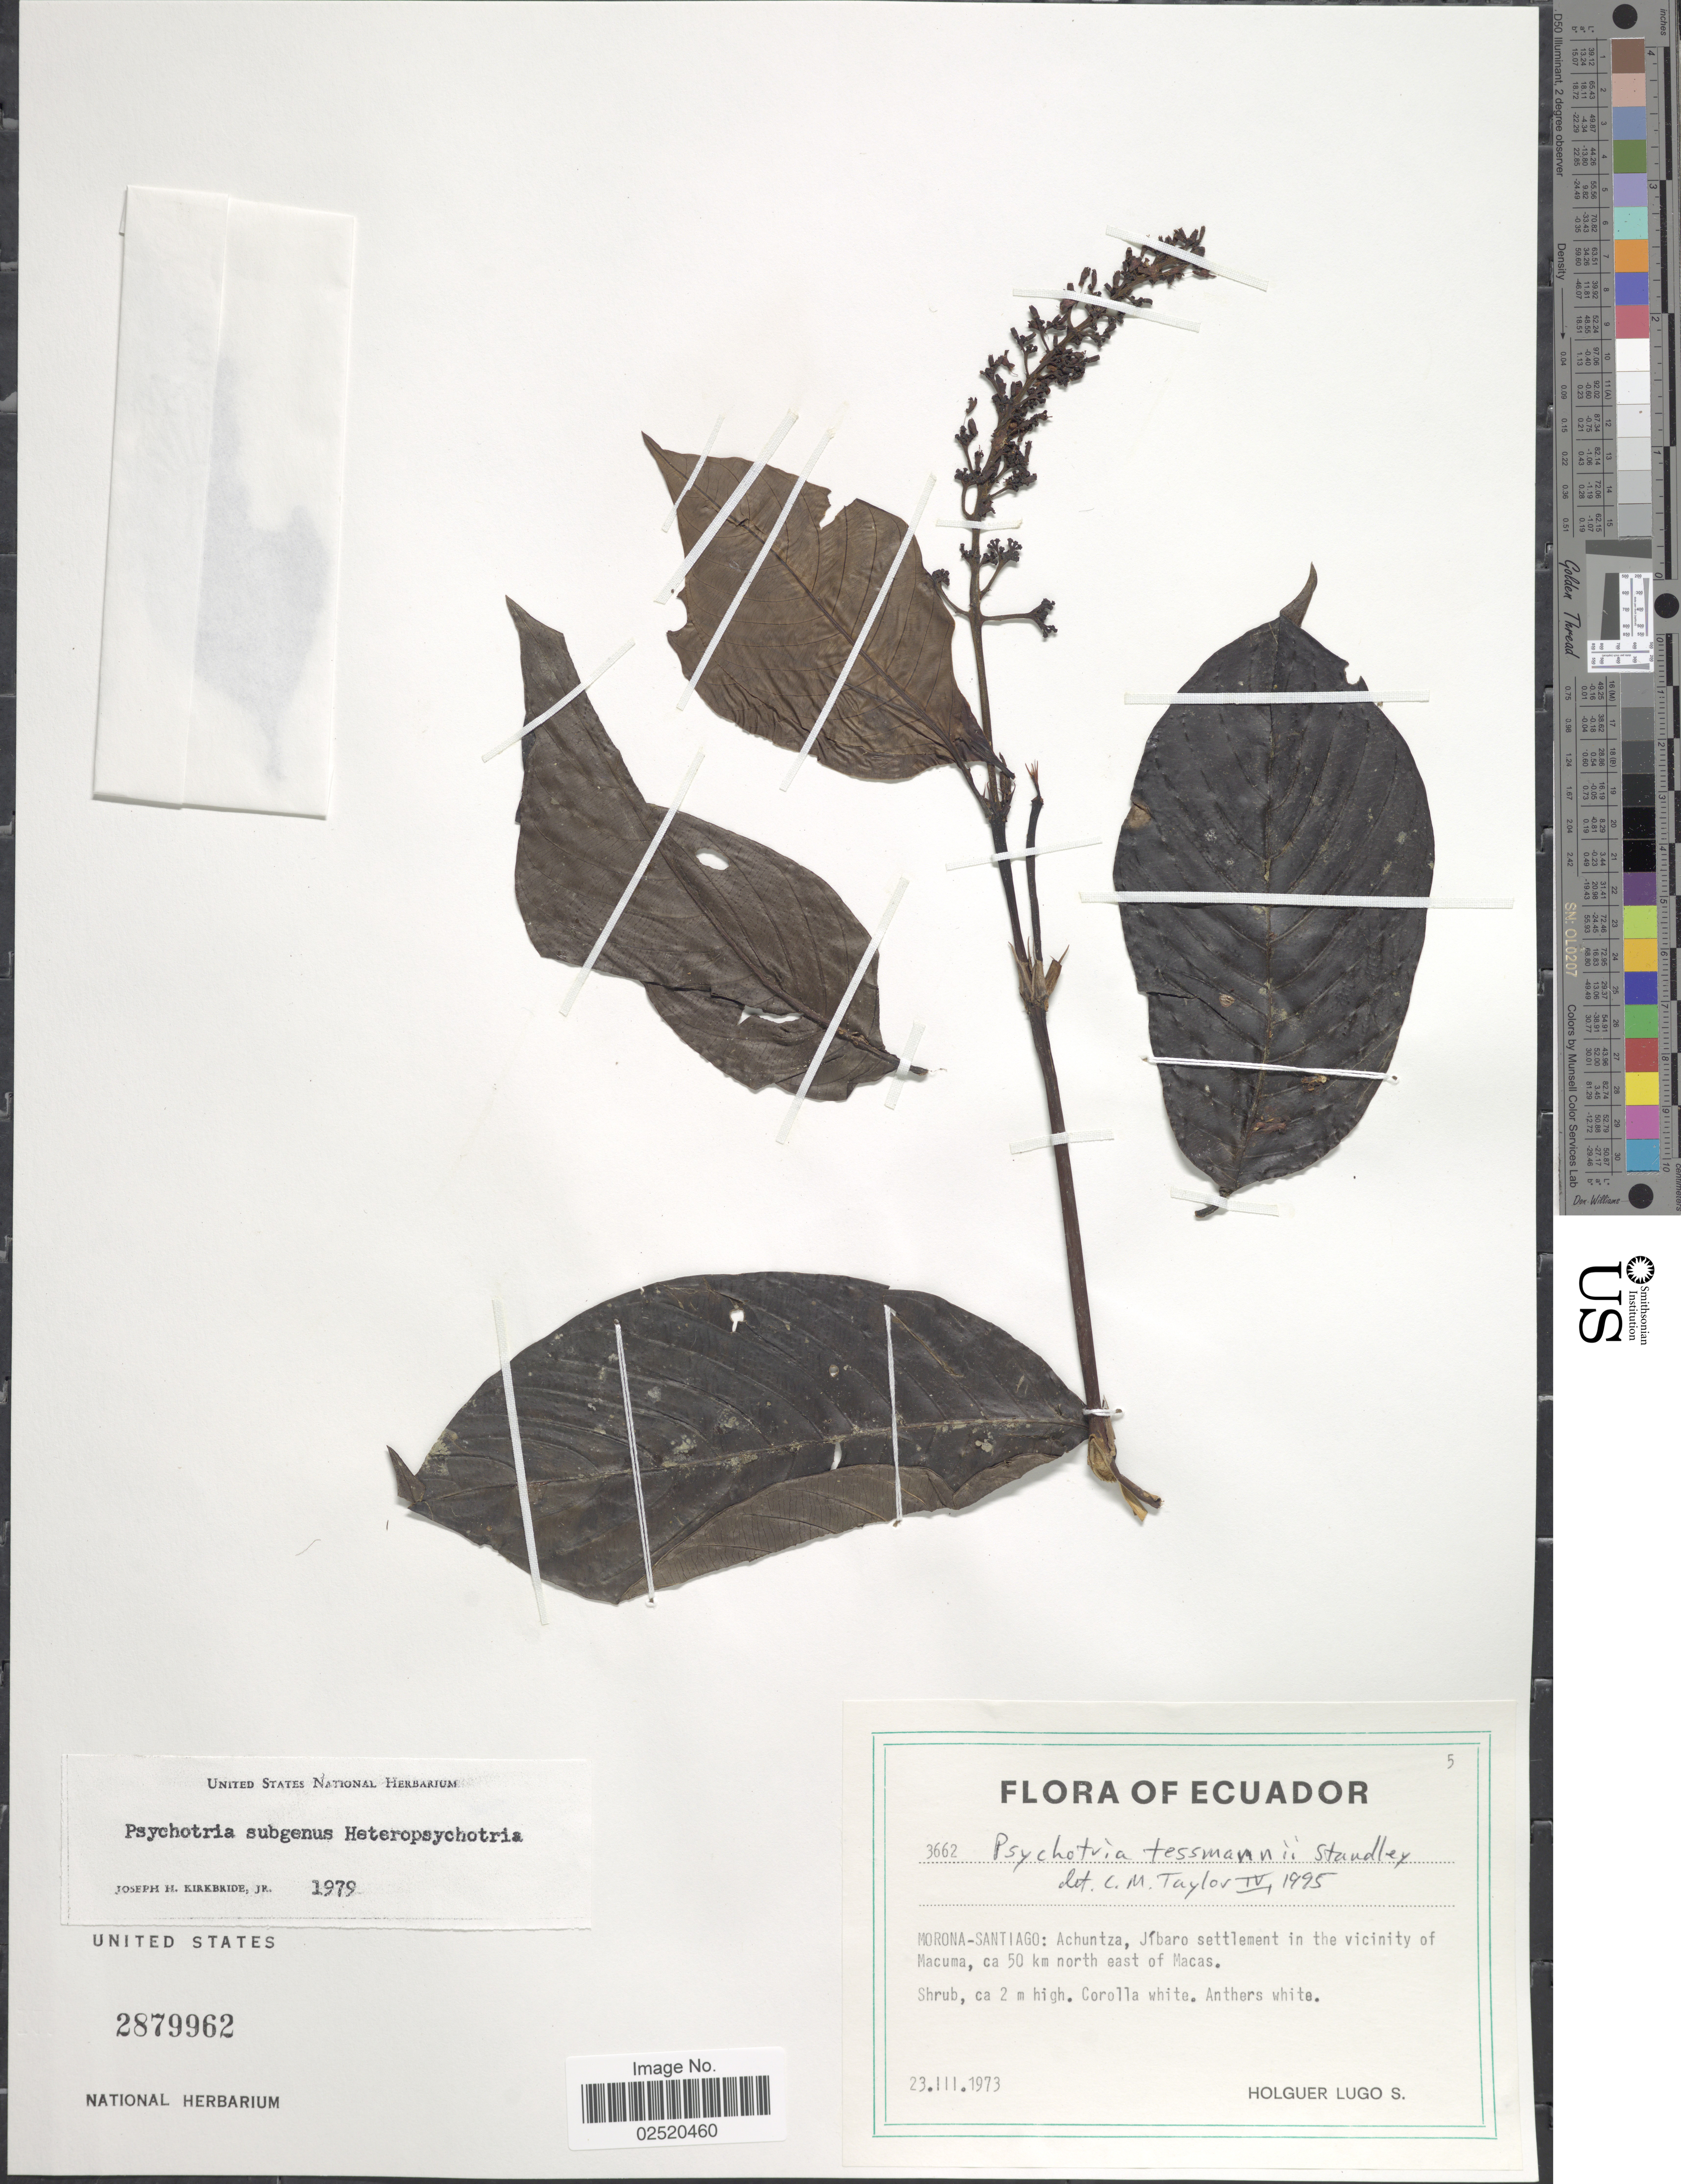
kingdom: Plantae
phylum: Tracheophyta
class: Magnoliopsida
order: Gentianales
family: Rubiaceae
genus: Psychotria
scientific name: Psychotria tessmannii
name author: Standl.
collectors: H. Lugo S.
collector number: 3662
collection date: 1973-03-23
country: Ecuador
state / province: Morona-Santiago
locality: Achuntza, Jíbaro settlement in the vicinity of Macuma, ca 50 km NE of Macas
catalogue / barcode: US 2879962